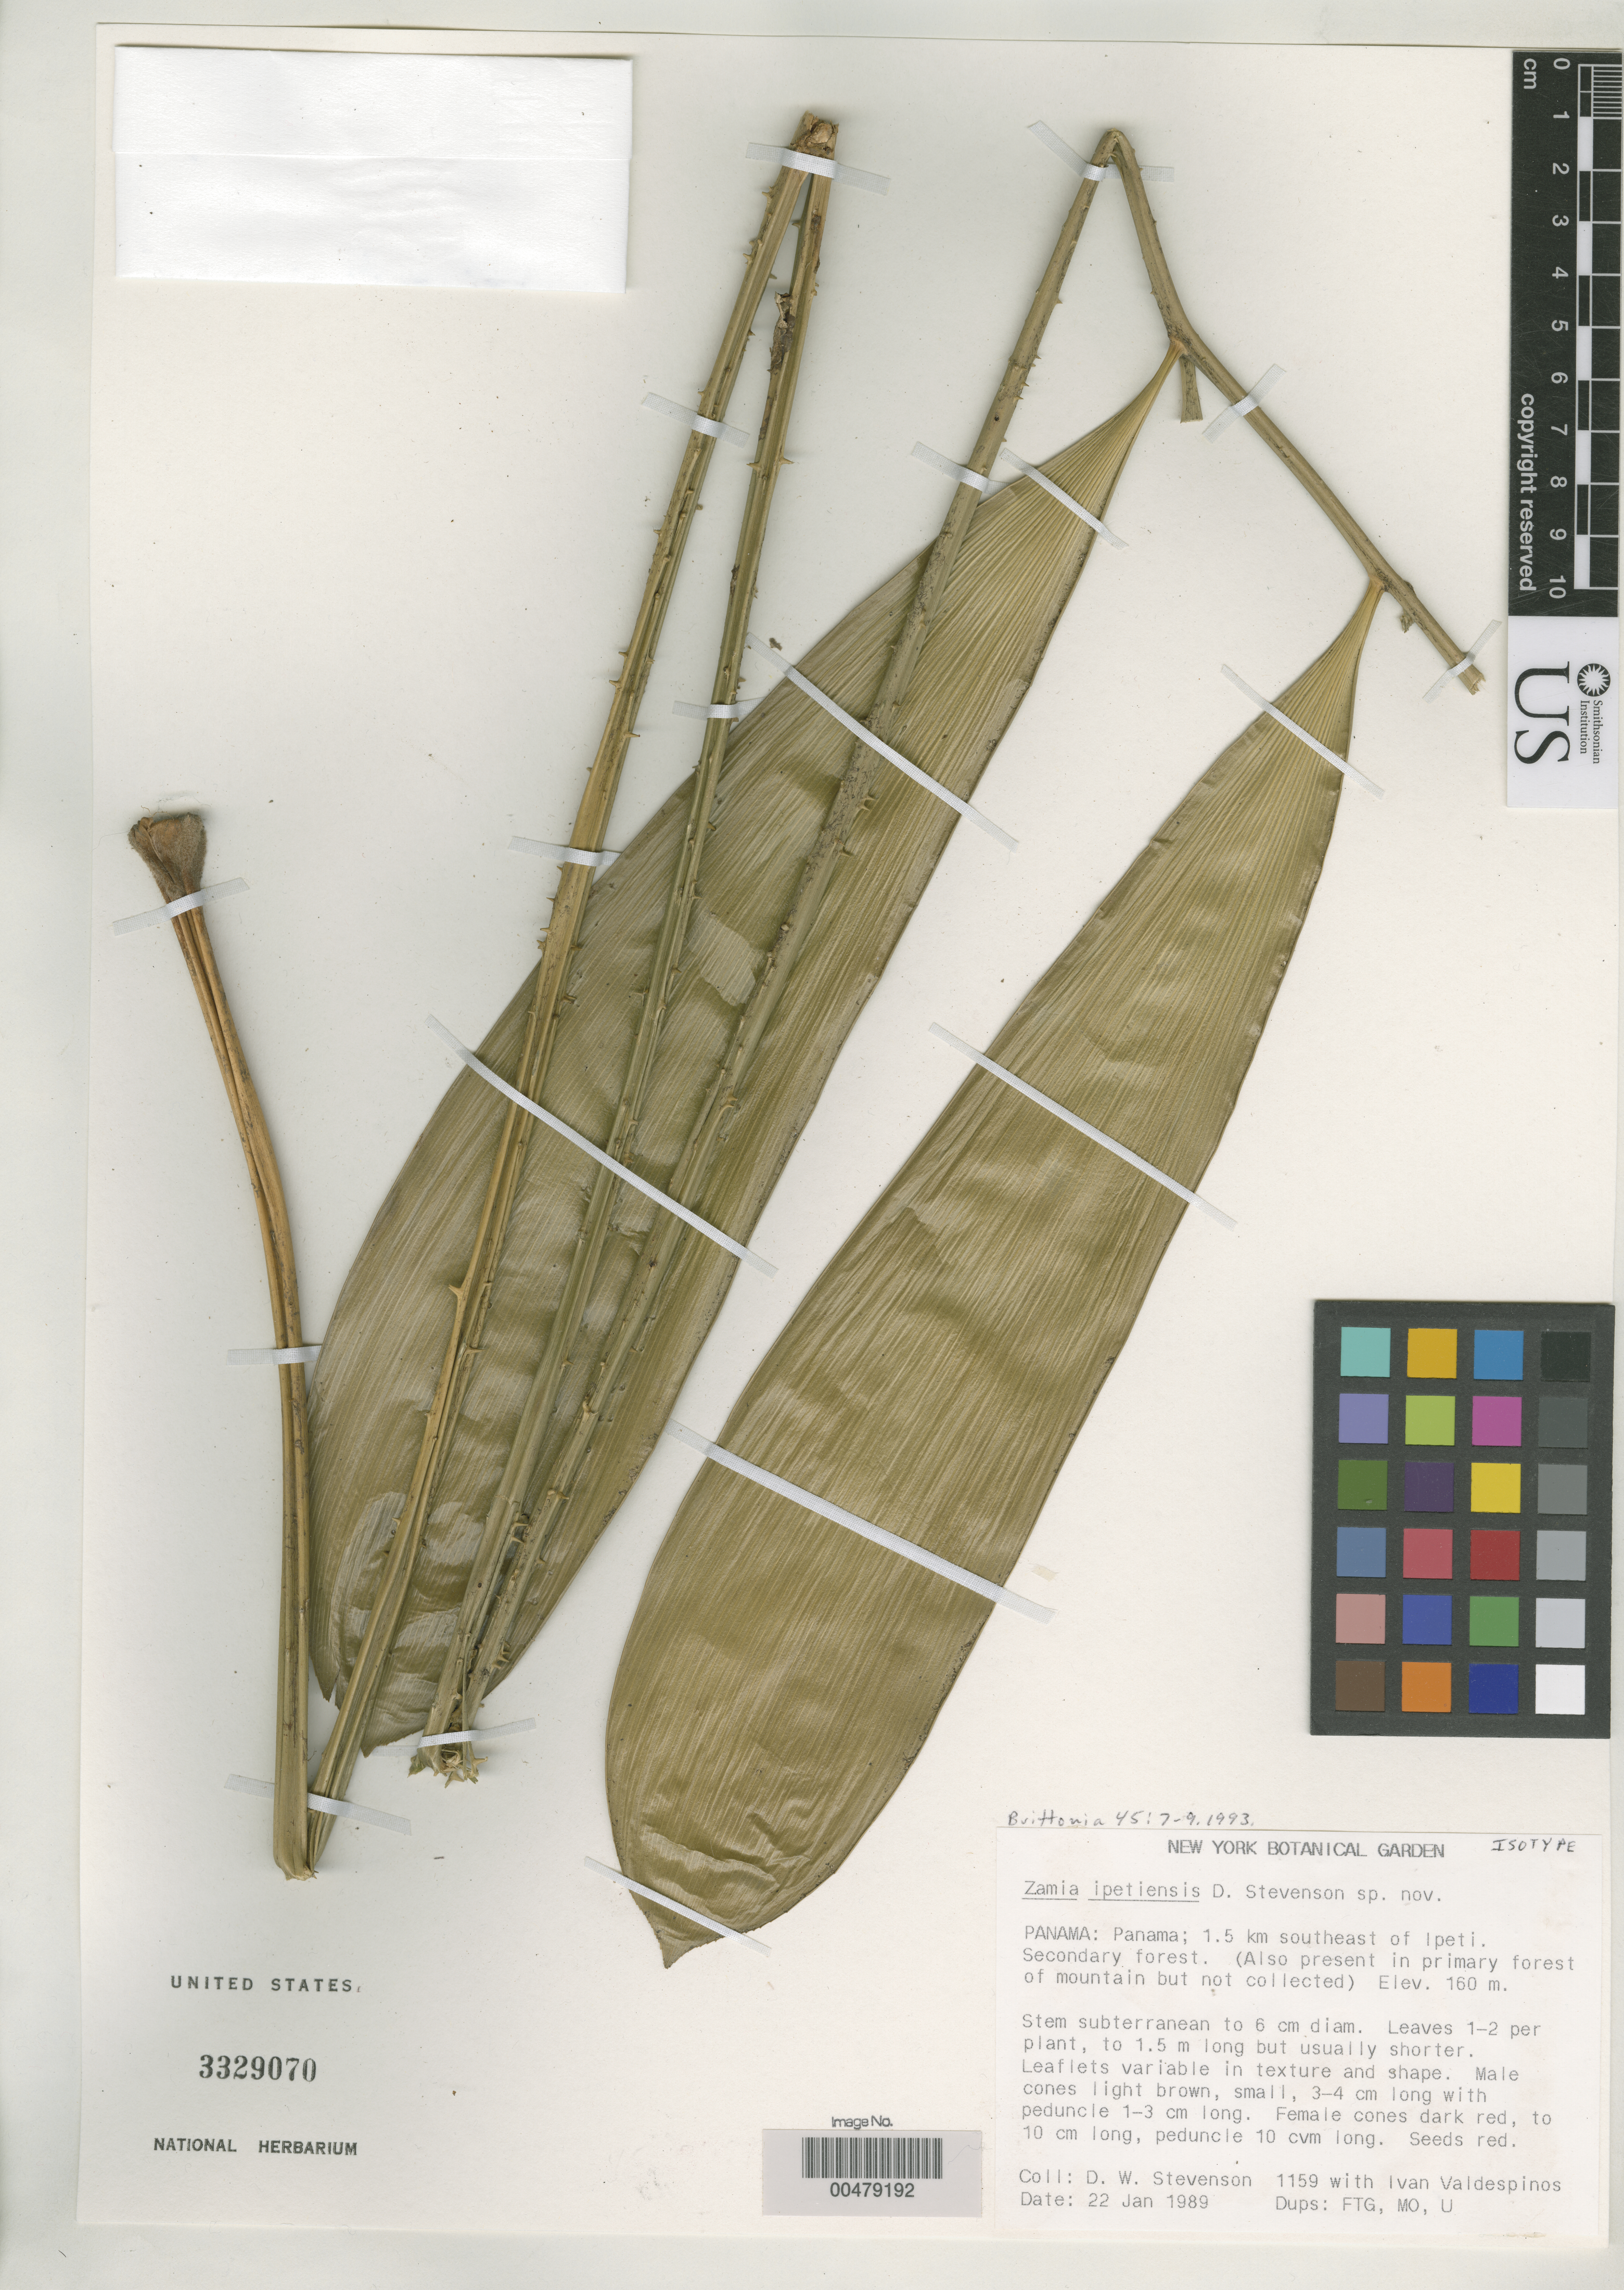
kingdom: Plantae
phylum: Tracheophyta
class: Cycadopsida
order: Cycadales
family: Zamiaceae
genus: Zamia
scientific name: Zamia ipetiensis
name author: D.W. Stev.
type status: Isotype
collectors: D. W. Stevenson & I. A. Valdespino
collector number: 1159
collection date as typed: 22 Jan 1989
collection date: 1989-01-22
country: Panama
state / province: Panamá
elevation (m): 160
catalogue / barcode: US 3329070